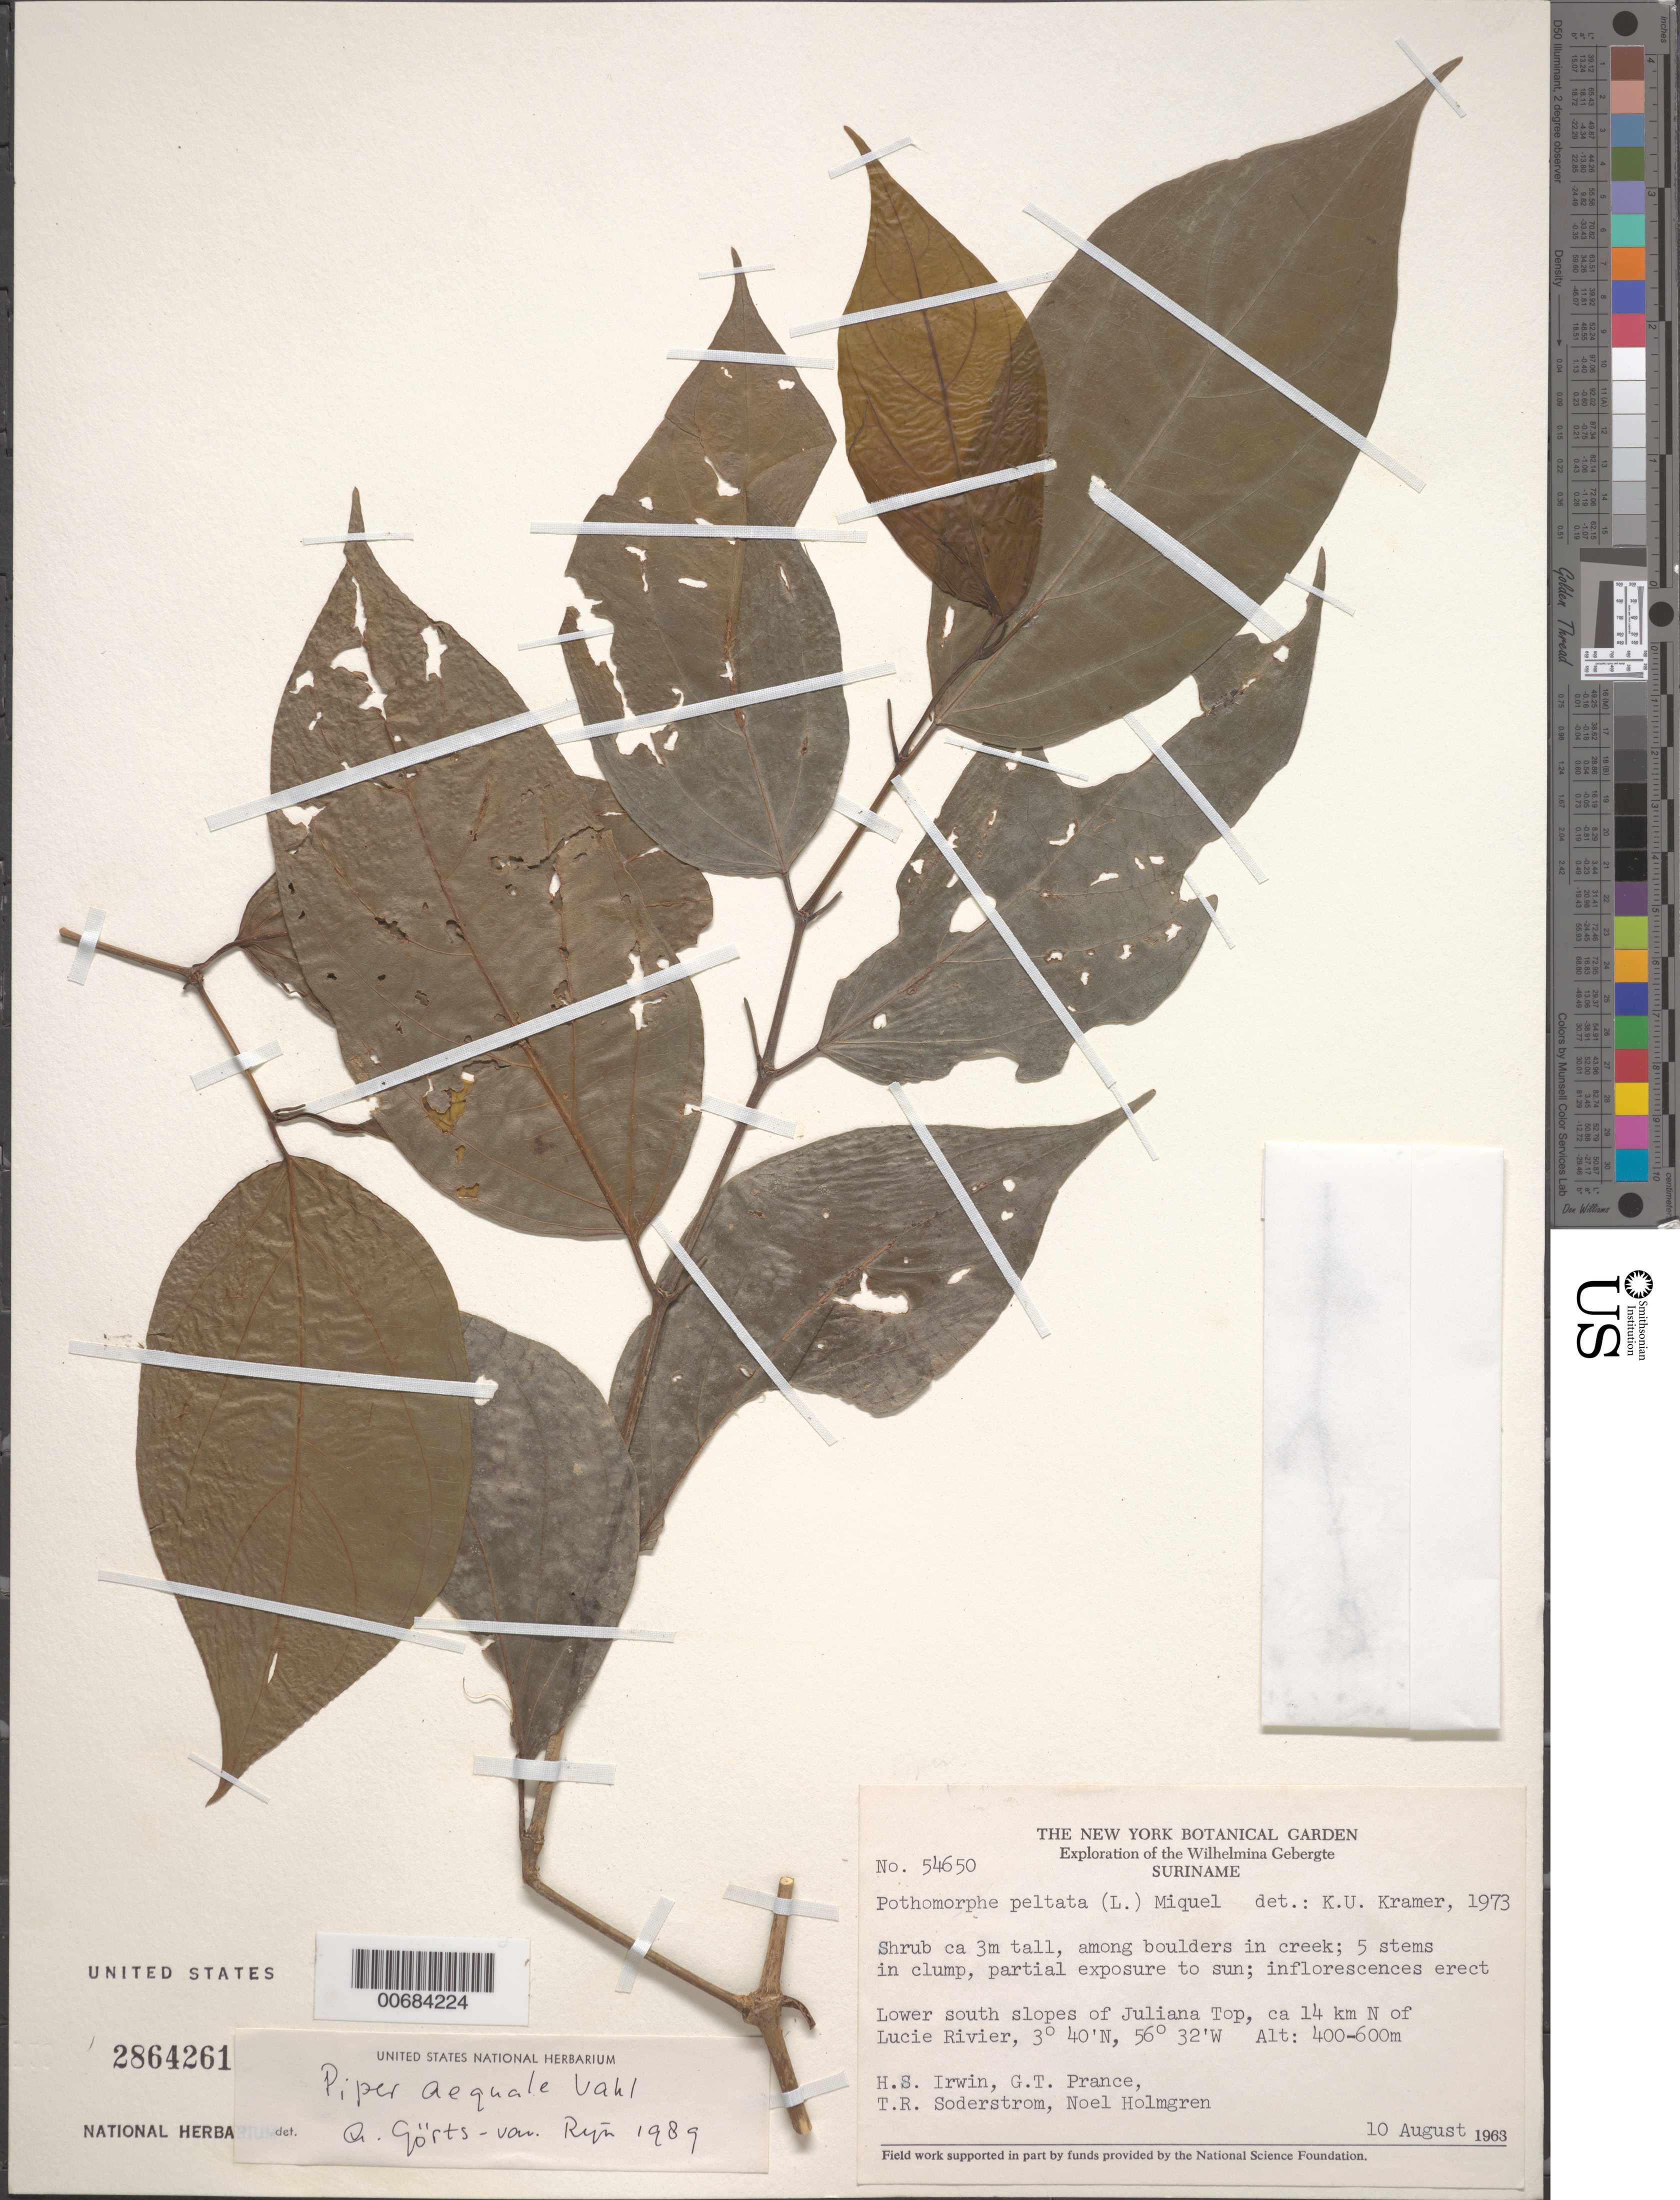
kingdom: Plantae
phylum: Tracheophyta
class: Magnoliopsida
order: Piperales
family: Piperaceae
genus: Piper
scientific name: Piper aequale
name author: Vahl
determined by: Kramer, K. U.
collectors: H. Irwin, G. T. Prance, T. R. Soderstrom & N. H. Holmgren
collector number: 54650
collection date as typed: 10-Aug-63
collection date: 1963-08-10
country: Suriname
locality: Wilhelminagebergte (Wilhelmina Mts.), Juliana Top, 14 km N of Lucie R.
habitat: Among boulders in creek, partial exposure to sun. Lower slopes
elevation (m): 400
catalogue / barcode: US 2864261